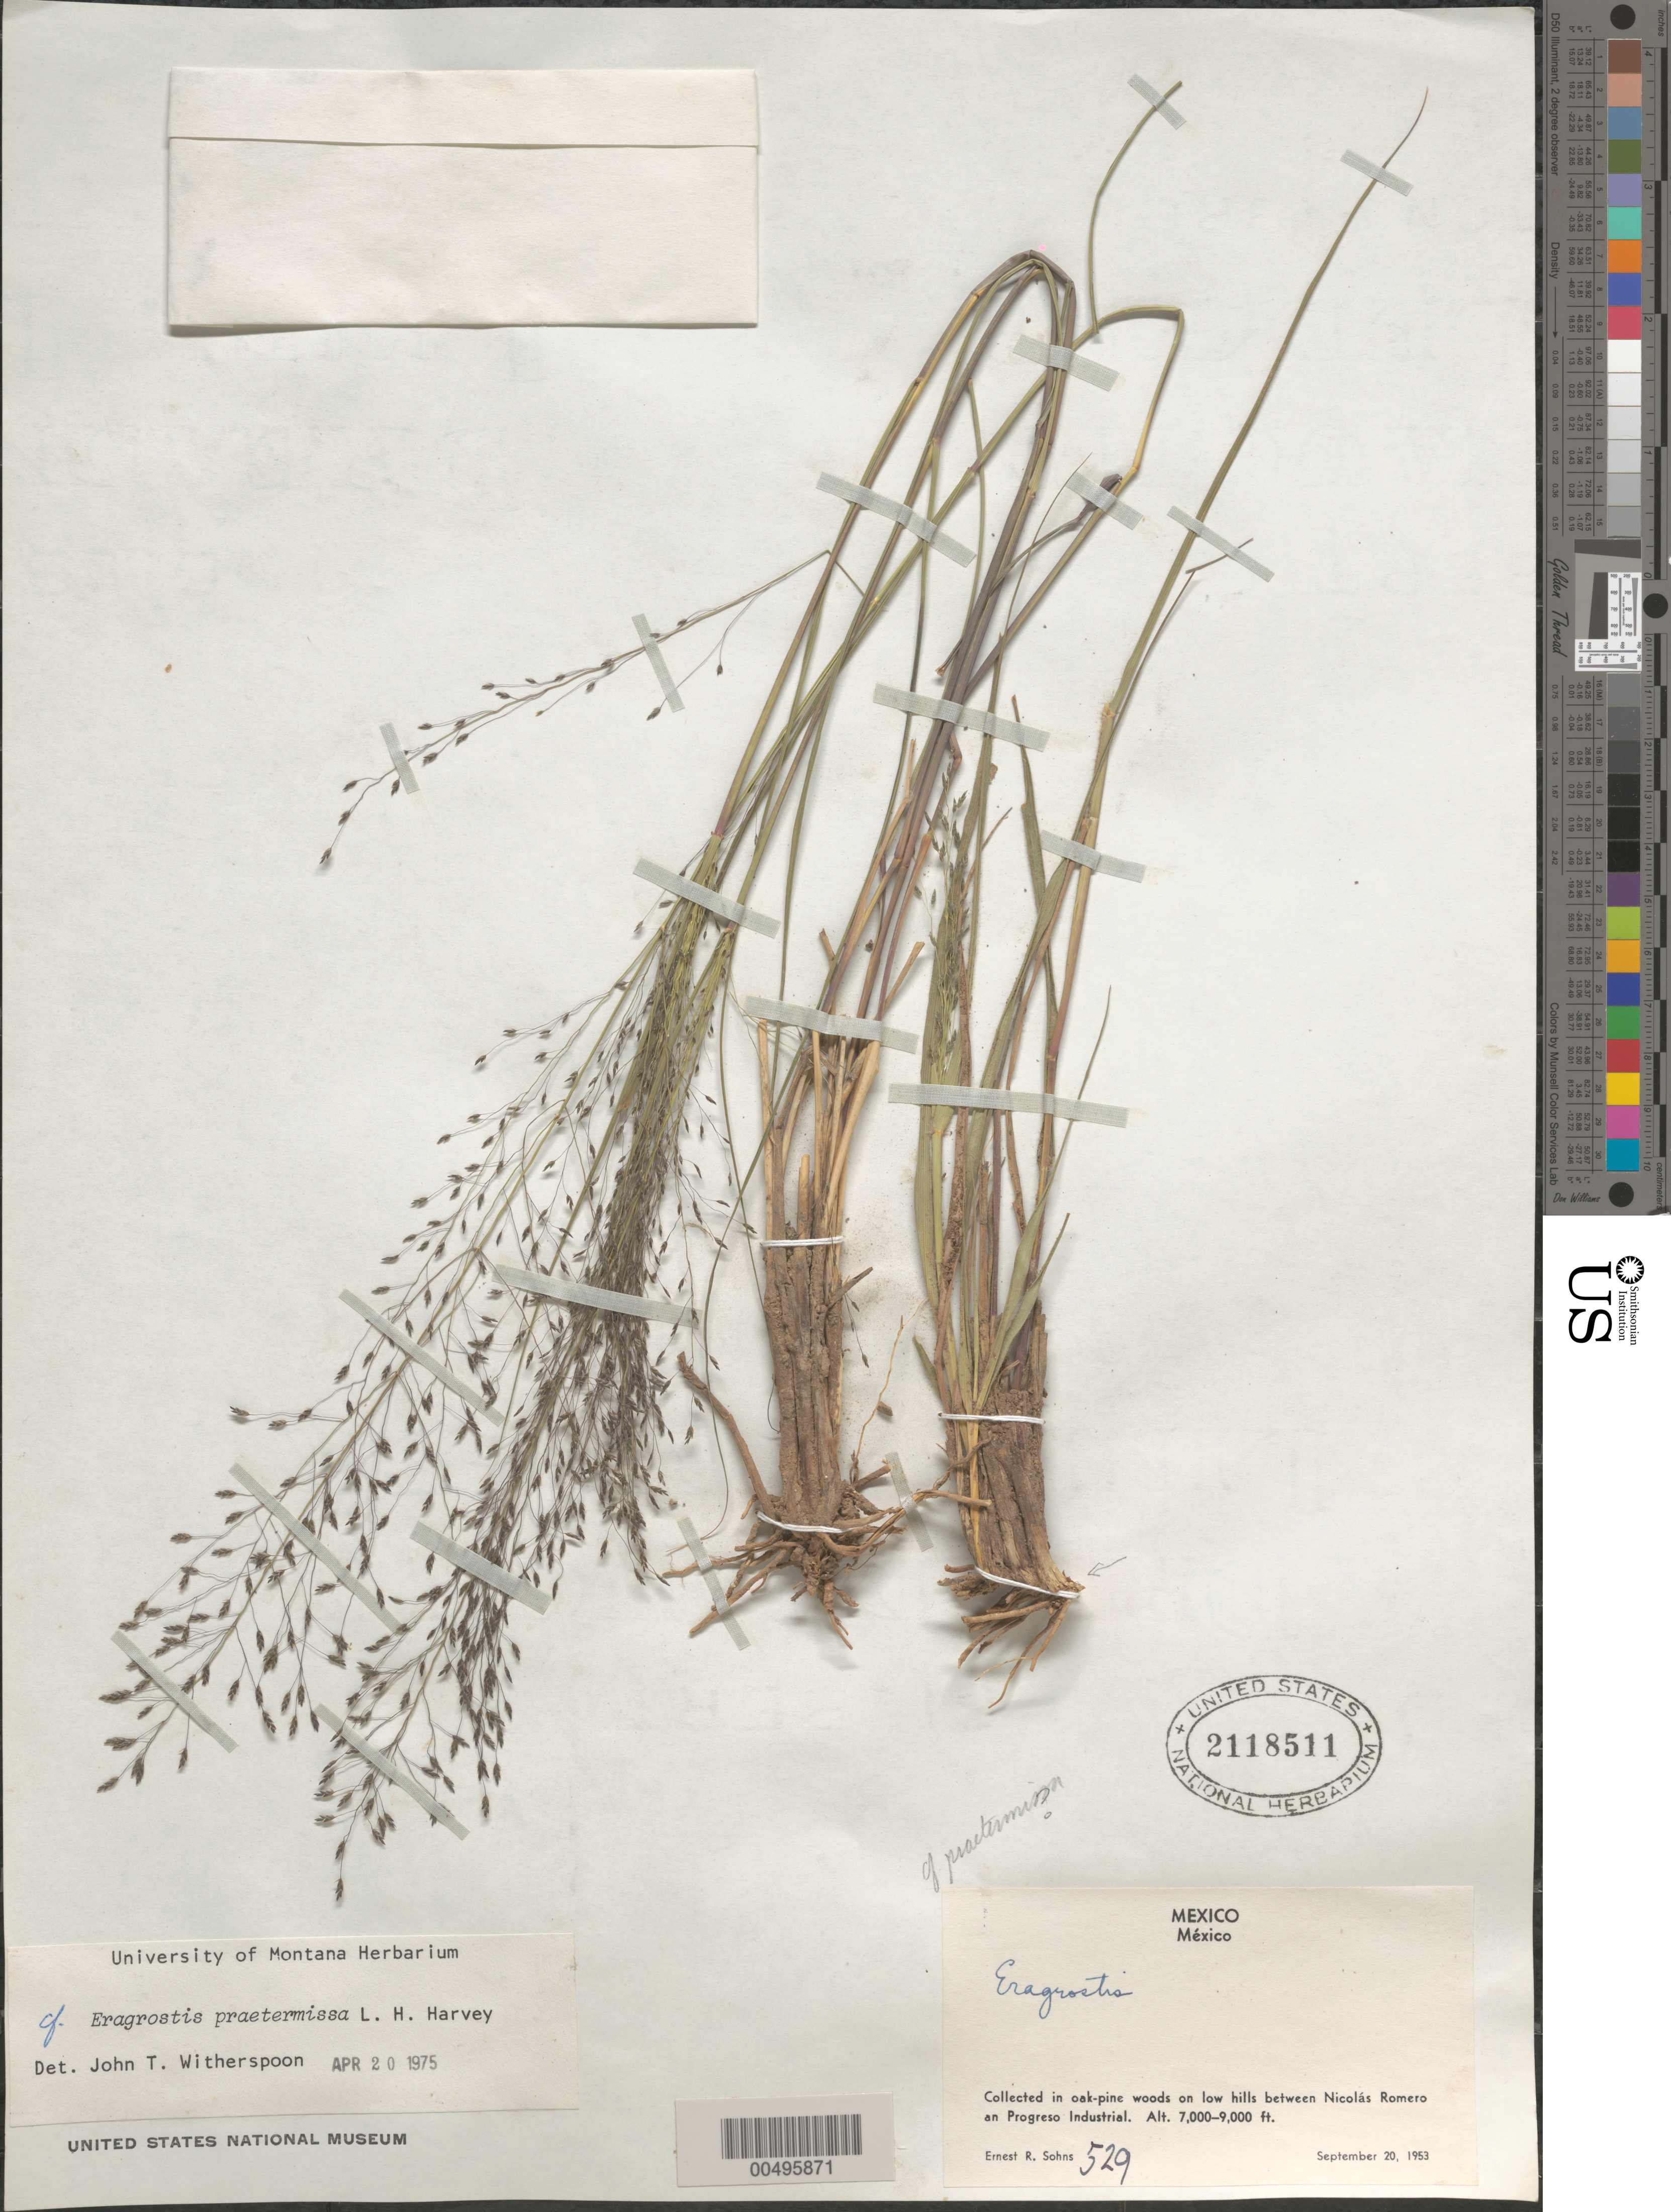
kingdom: Plantae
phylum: Tracheophyta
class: Liliopsida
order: Poales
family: Poaceae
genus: Eragrostis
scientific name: Eragrostis intermedia var. praetermissa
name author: (L.H. Harv.) Witherspoon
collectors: E. R. Sohns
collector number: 529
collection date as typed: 20 Sep 1953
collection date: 1953-09-20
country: Mexico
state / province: México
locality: Between Nicolás Romero and Progreso Industrial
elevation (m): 2134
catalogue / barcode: US 2118511